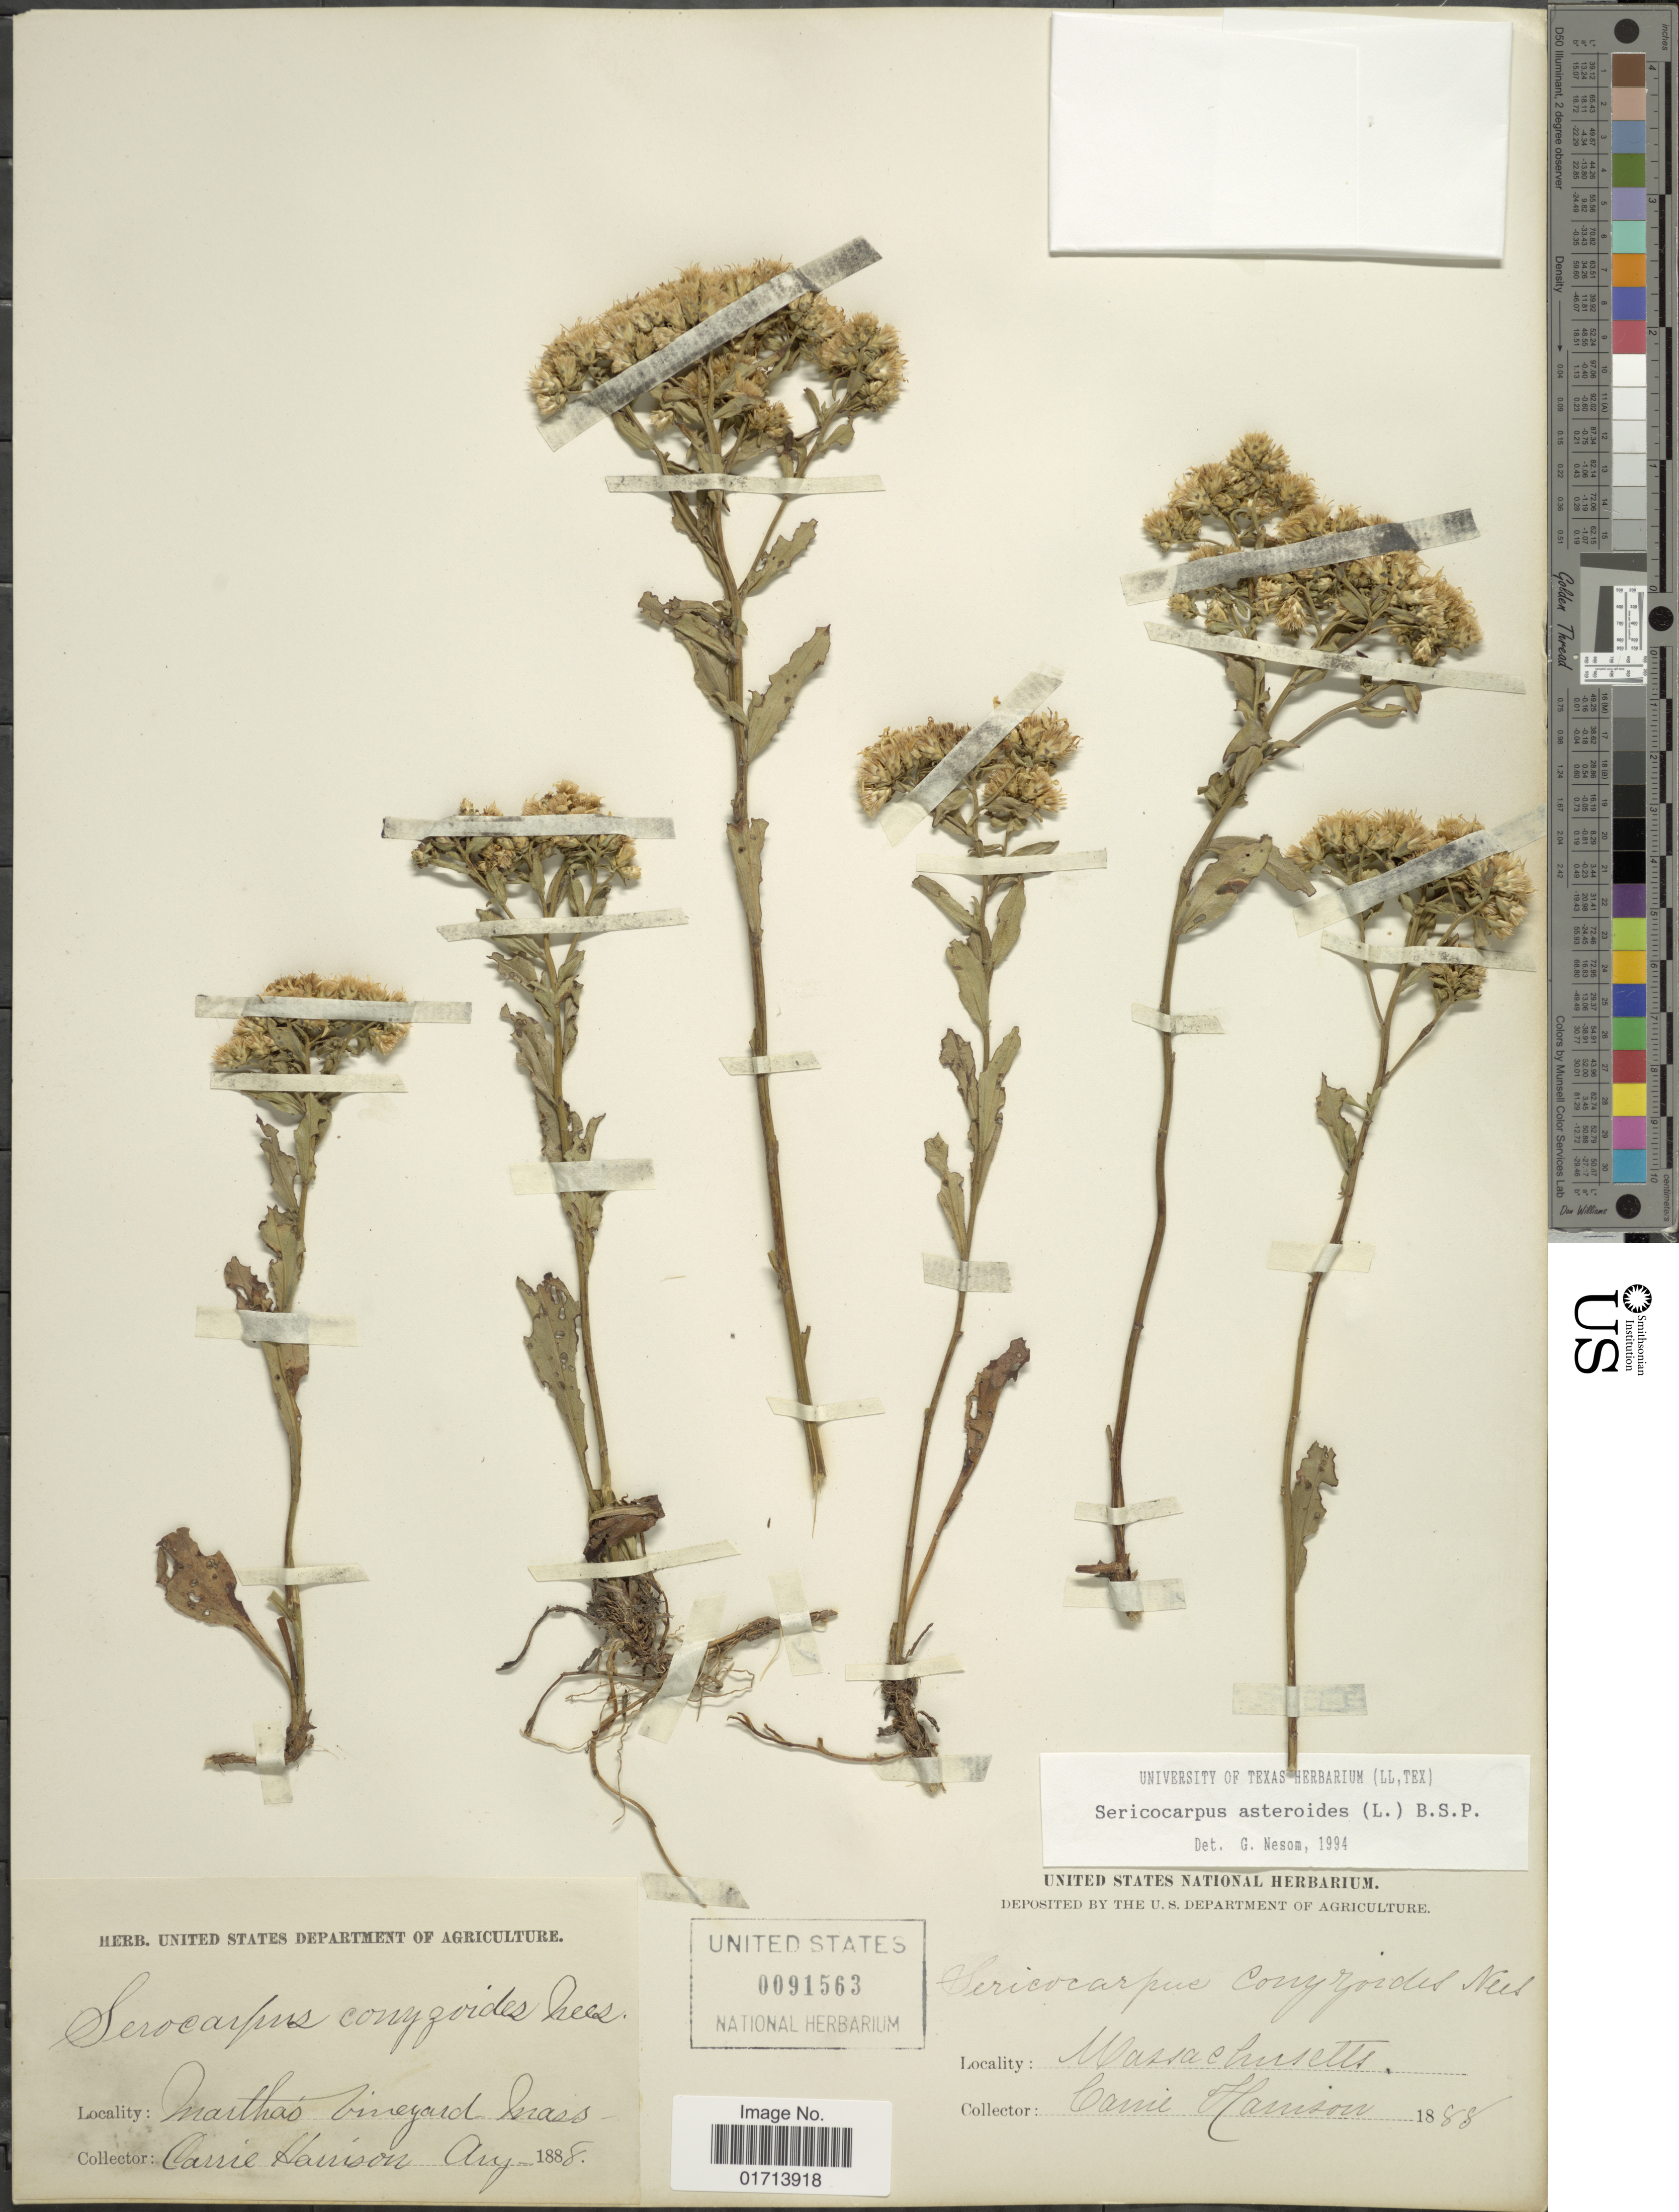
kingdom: Plantae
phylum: Tracheophyta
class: Magnoliopsida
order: Asterales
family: Asteraceae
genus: Sericocarpus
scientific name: Sericocarpus asteroides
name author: (L.) Britton, Stearns & Poggenb.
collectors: C. Harrison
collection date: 1888-08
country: United States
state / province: Massachusetts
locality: Marthas Vineyard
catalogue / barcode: US 91563